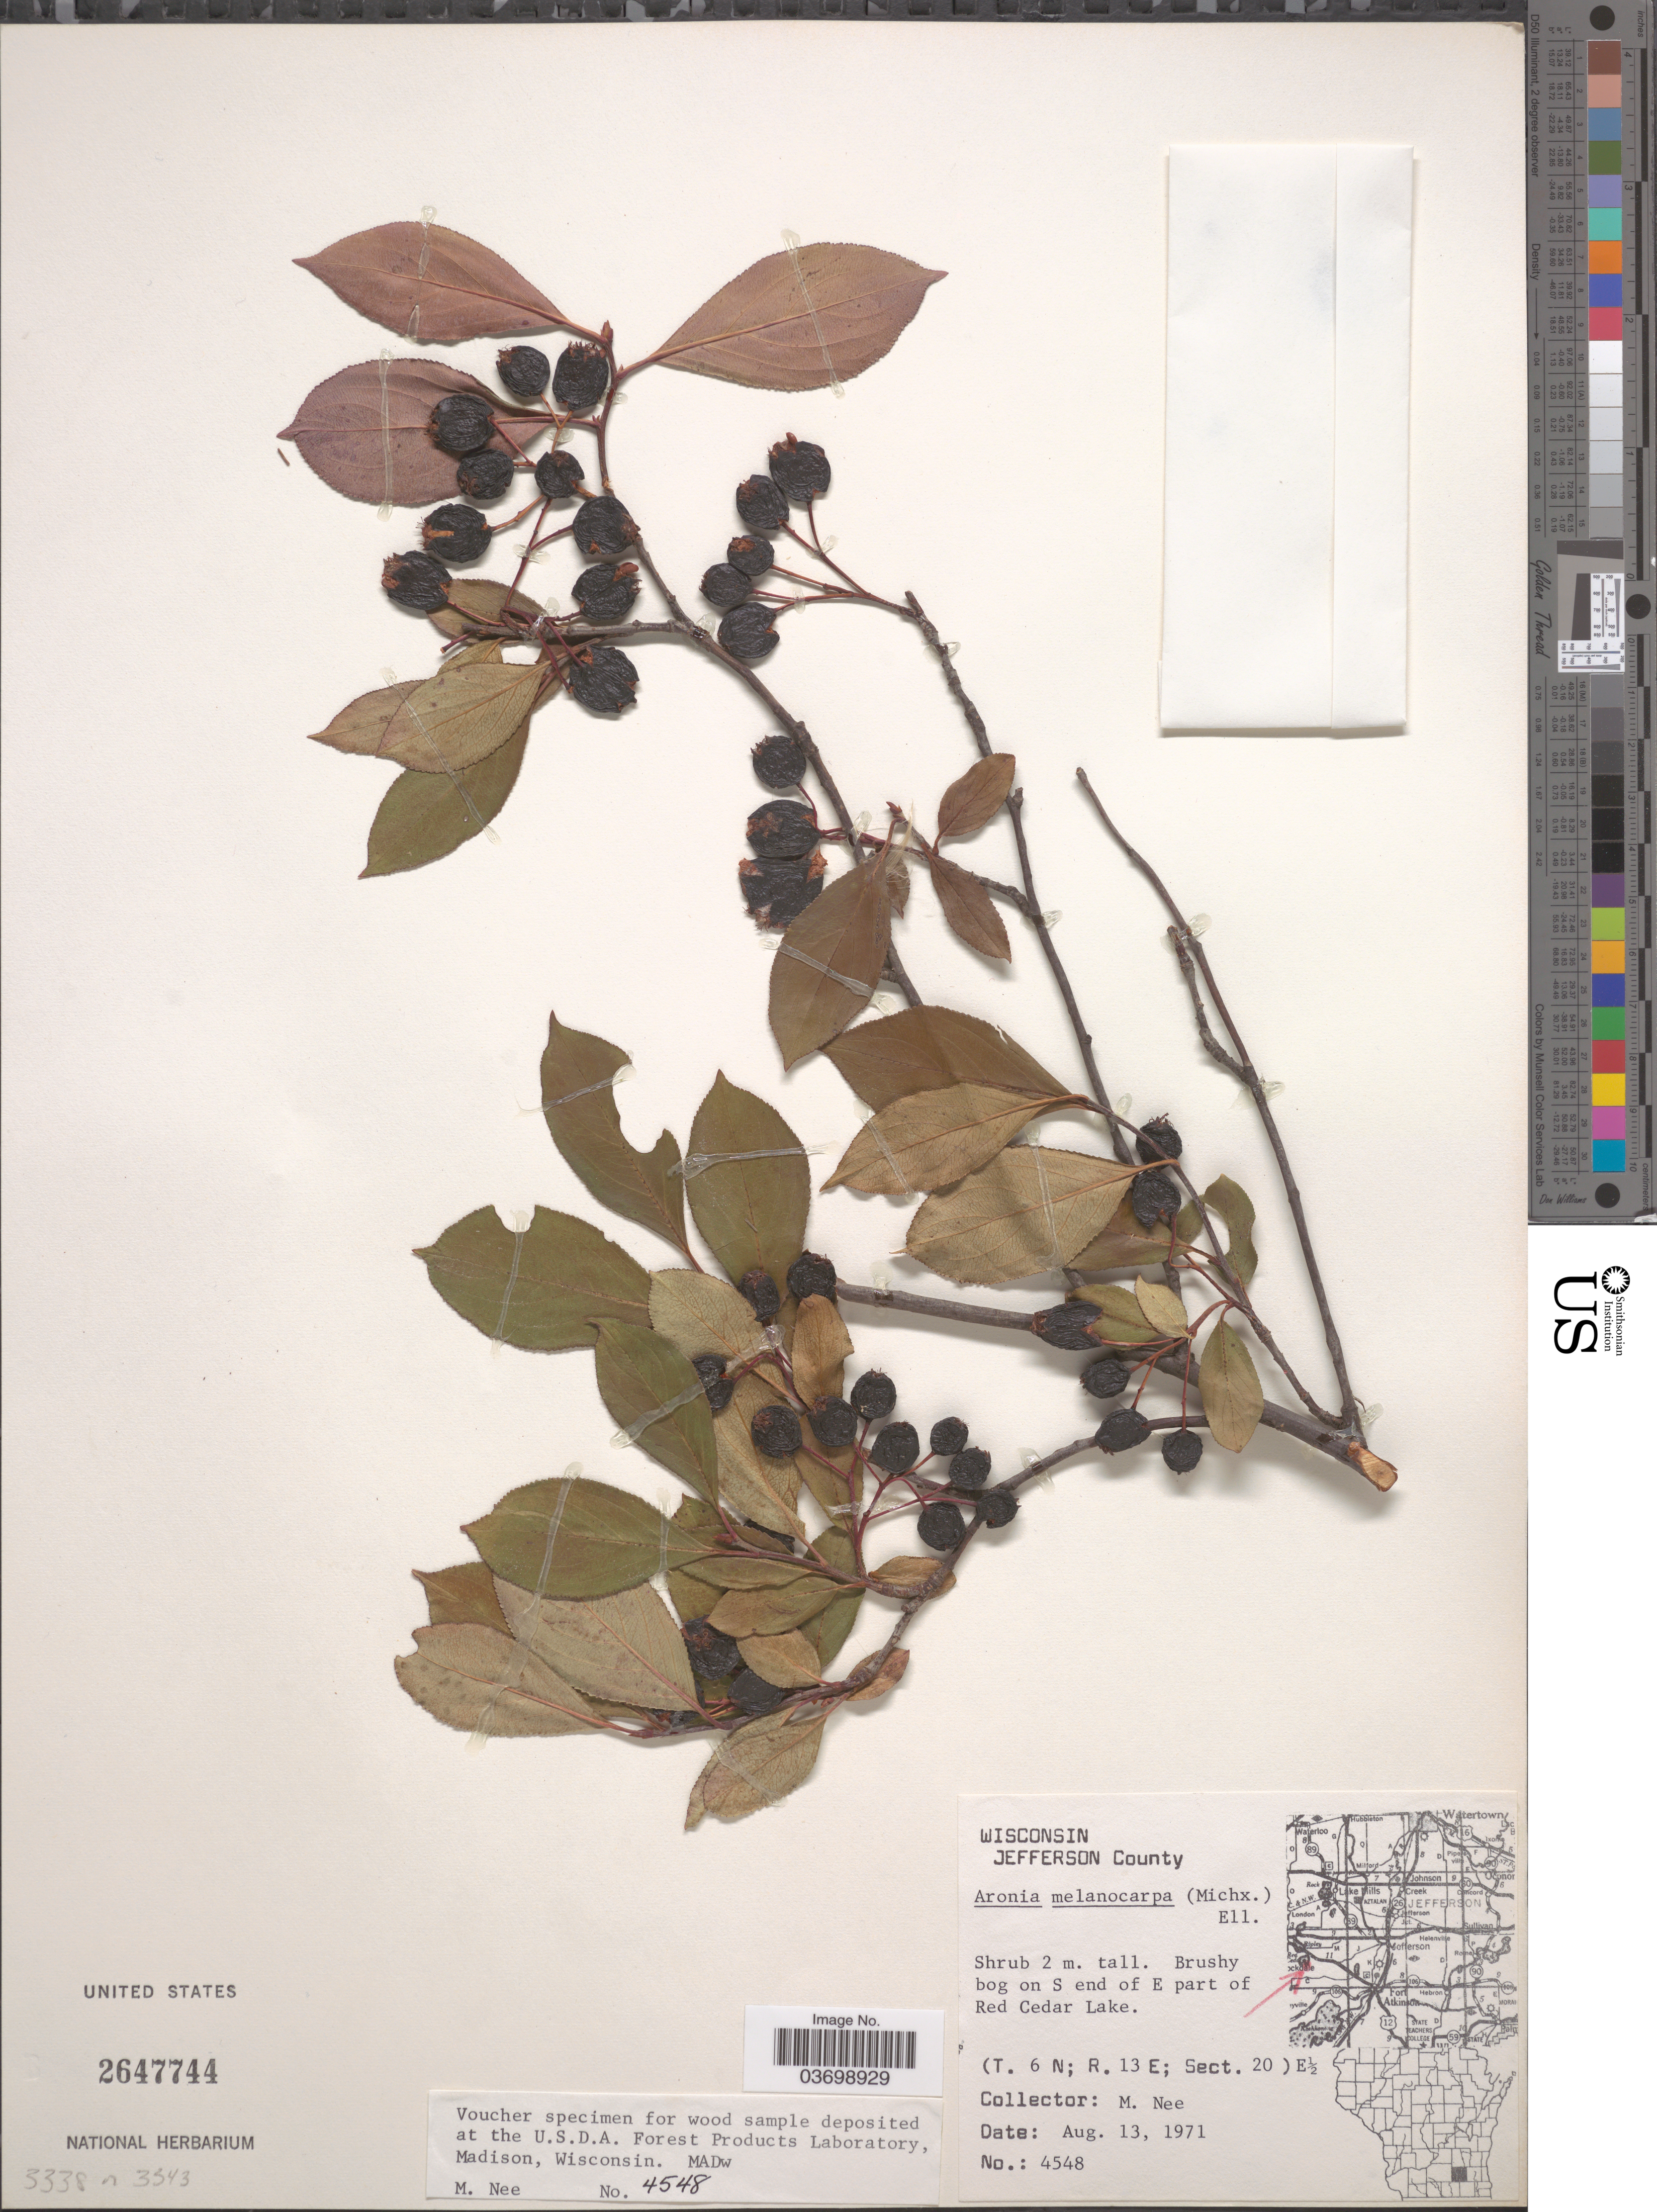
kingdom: Plantae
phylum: Tracheophyta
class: Magnoliopsida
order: Rosales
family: Rosaceae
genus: Aronia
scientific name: Aronia melanocarpa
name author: (Michx.) Elliott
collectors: M. Nee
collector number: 4548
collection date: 1971-08-13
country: United States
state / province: Wisconsin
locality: Jefferson County. Brushy bog on S end of E part of Red Cedar Lake. (T. 6 N; R. 13 E; Sect. 20) E½.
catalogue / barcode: US 2647744